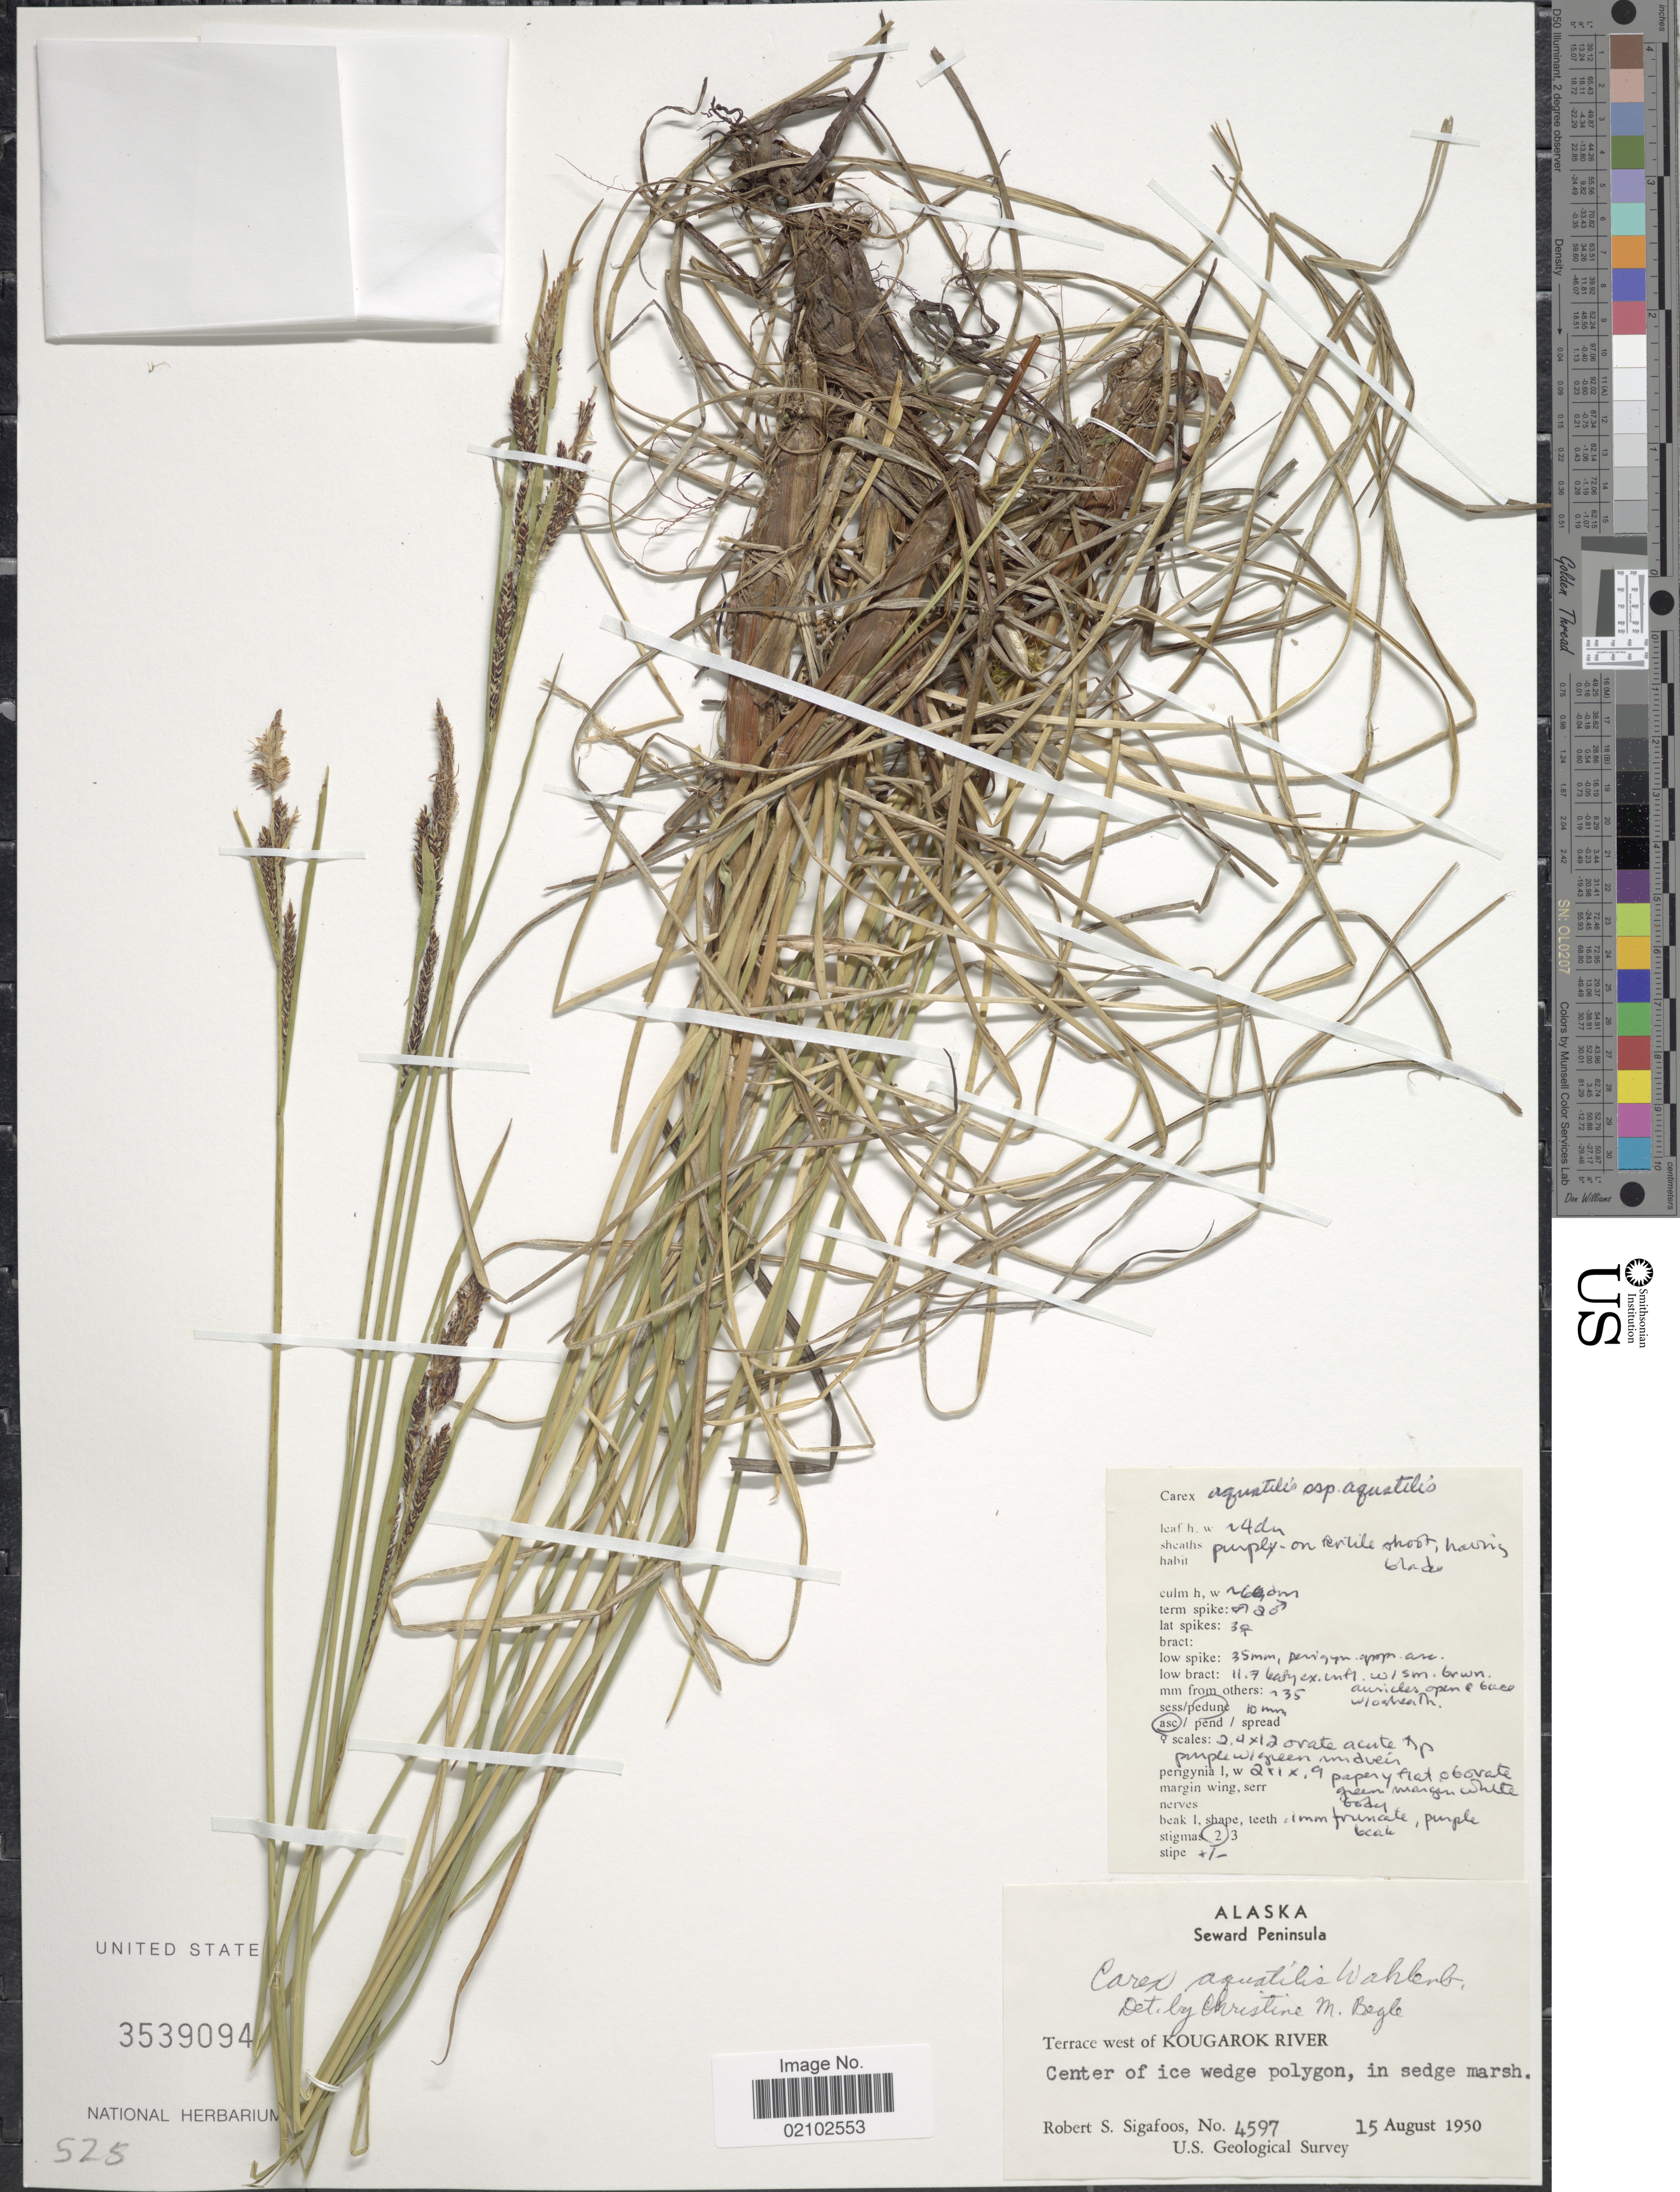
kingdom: Plantae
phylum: Tracheophyta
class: Liliopsida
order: Poales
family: Cyperaceae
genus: Carex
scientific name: Carex aquatilis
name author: Wahlenb.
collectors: R. Sigafoos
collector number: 4597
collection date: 1950-08-15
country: United States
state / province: Alaska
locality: Seward Peninsula, Terrace west of Kougarok River Center of ice wedge polygons in sedge marsh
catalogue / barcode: US 3539094